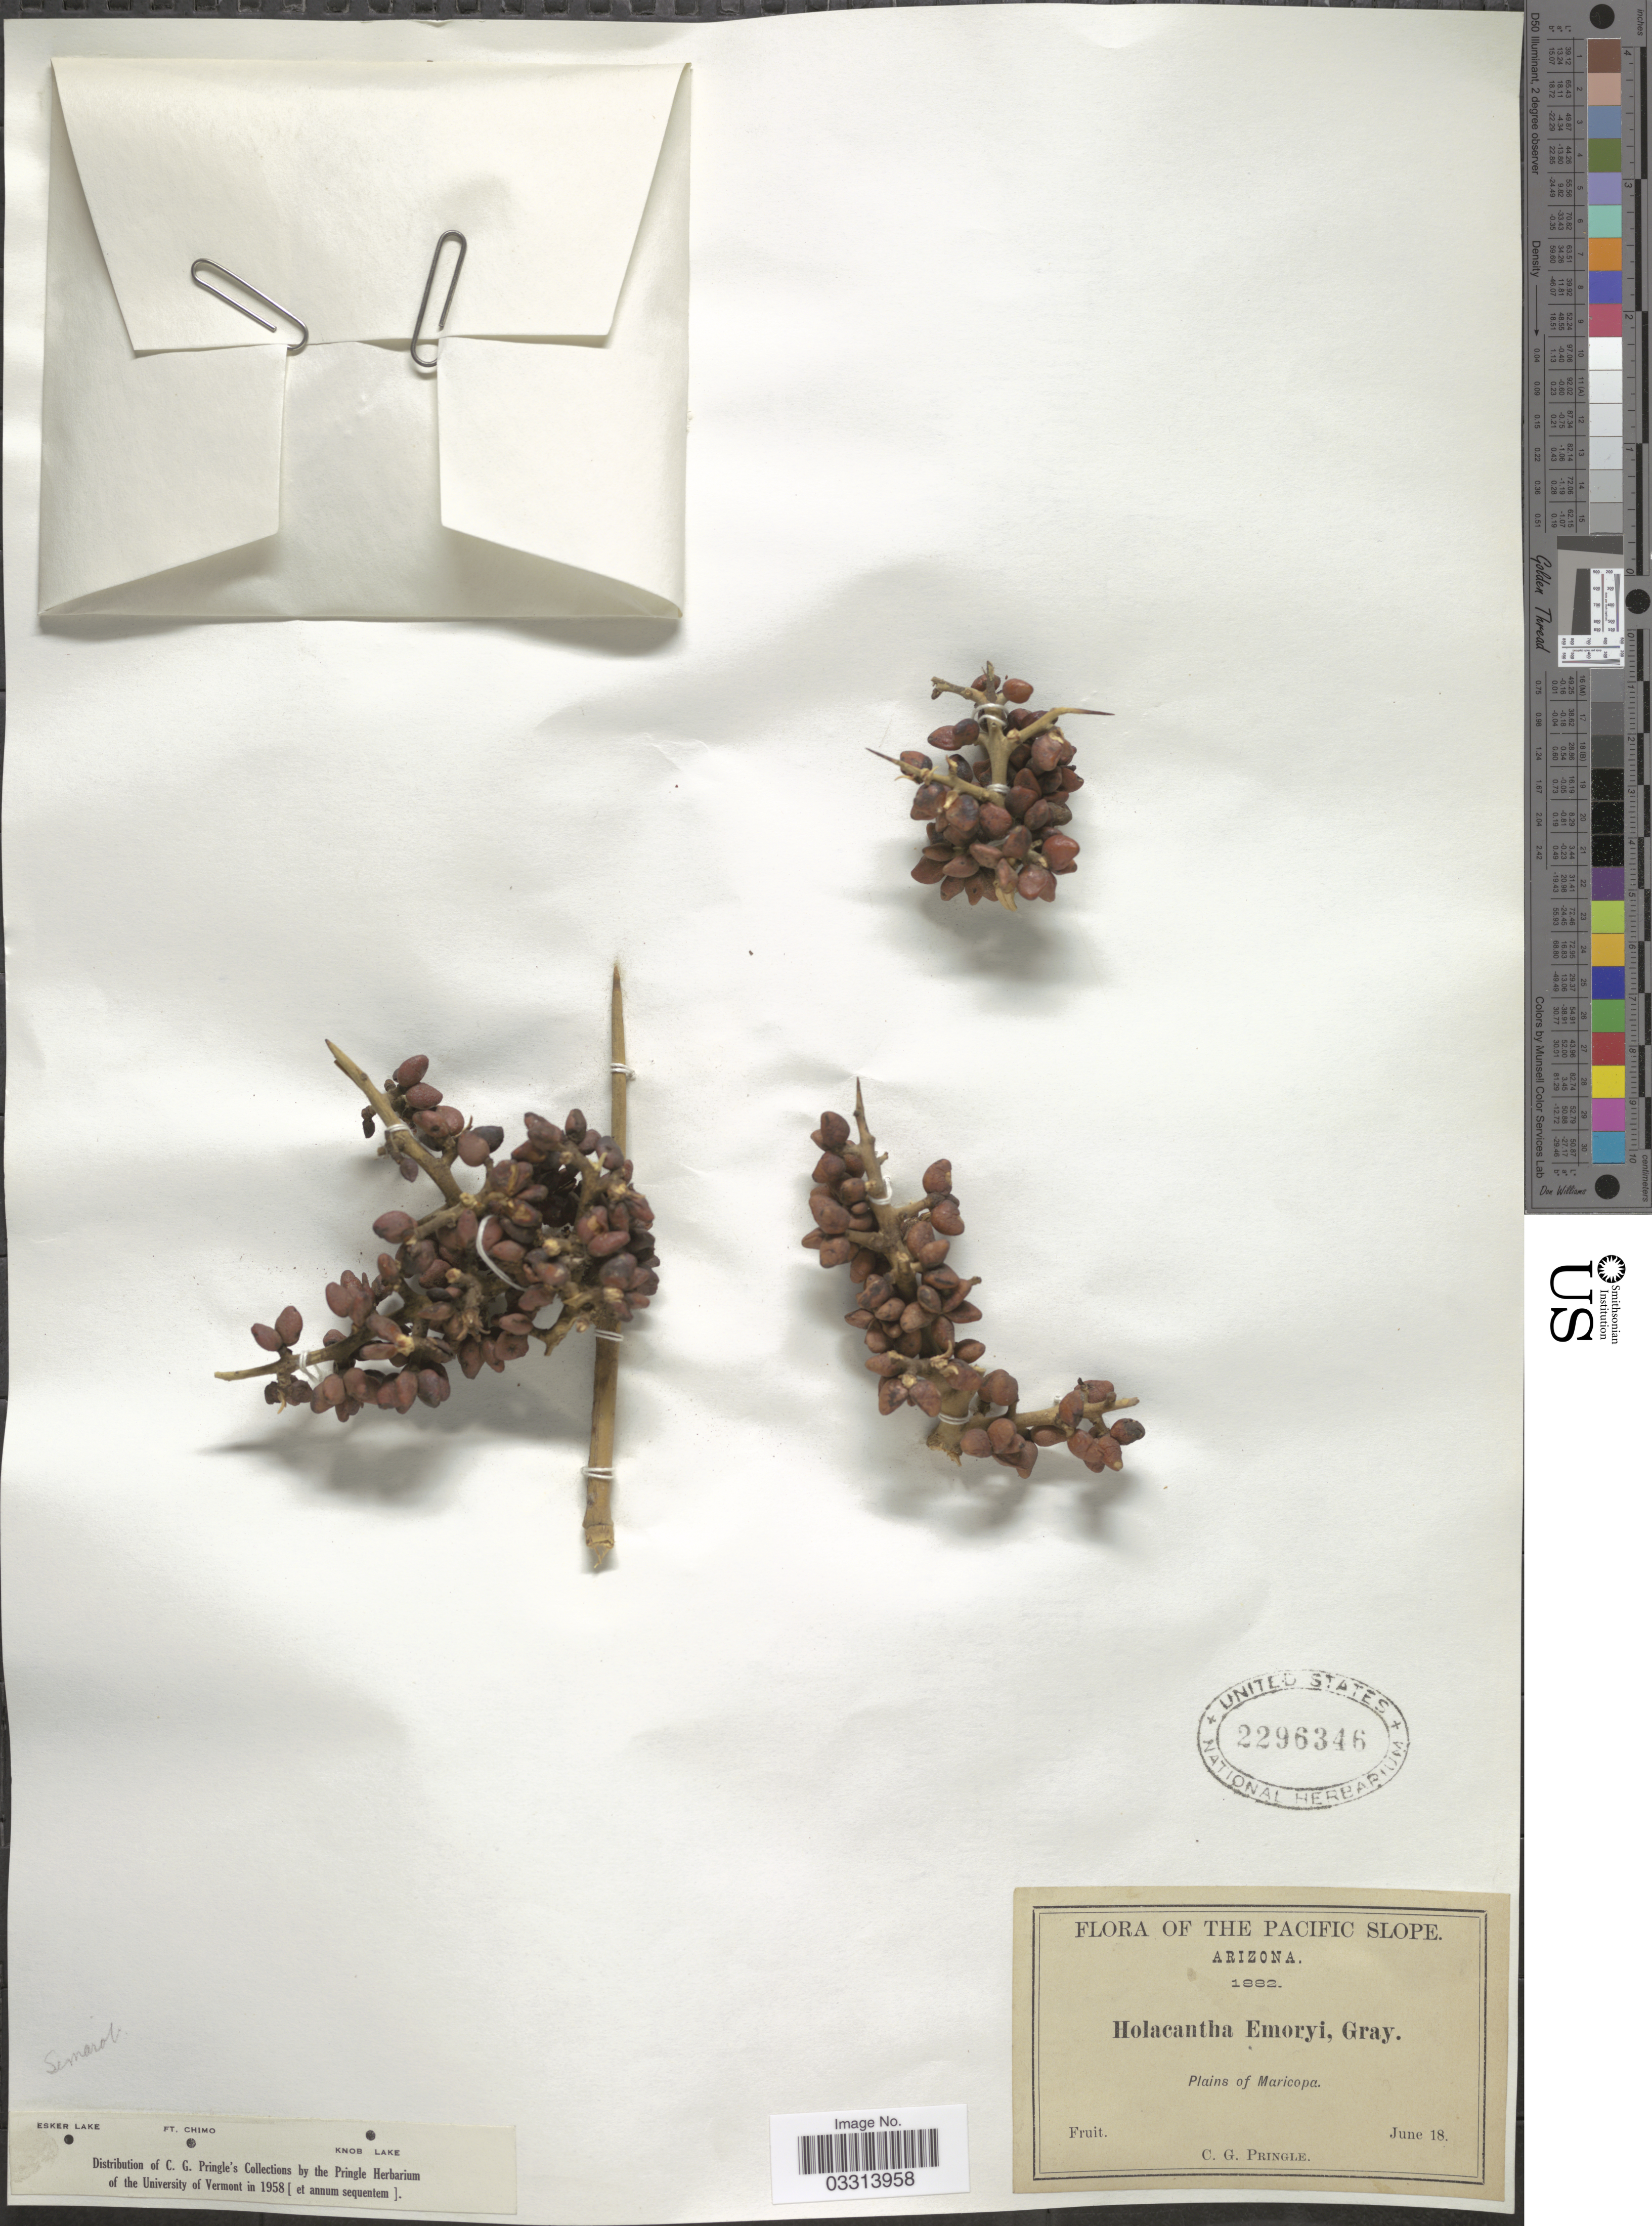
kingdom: Plantae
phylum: Tracheophyta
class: Magnoliopsida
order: Sapindales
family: Simaroubaceae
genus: Castela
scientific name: Castela emoryi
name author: (A. Gray) Moran & Felger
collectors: C. G. Pringle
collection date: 1882-06-18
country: United States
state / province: Arizona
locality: The Pacific Slope. Plains of Maricopa.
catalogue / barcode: US 2296346